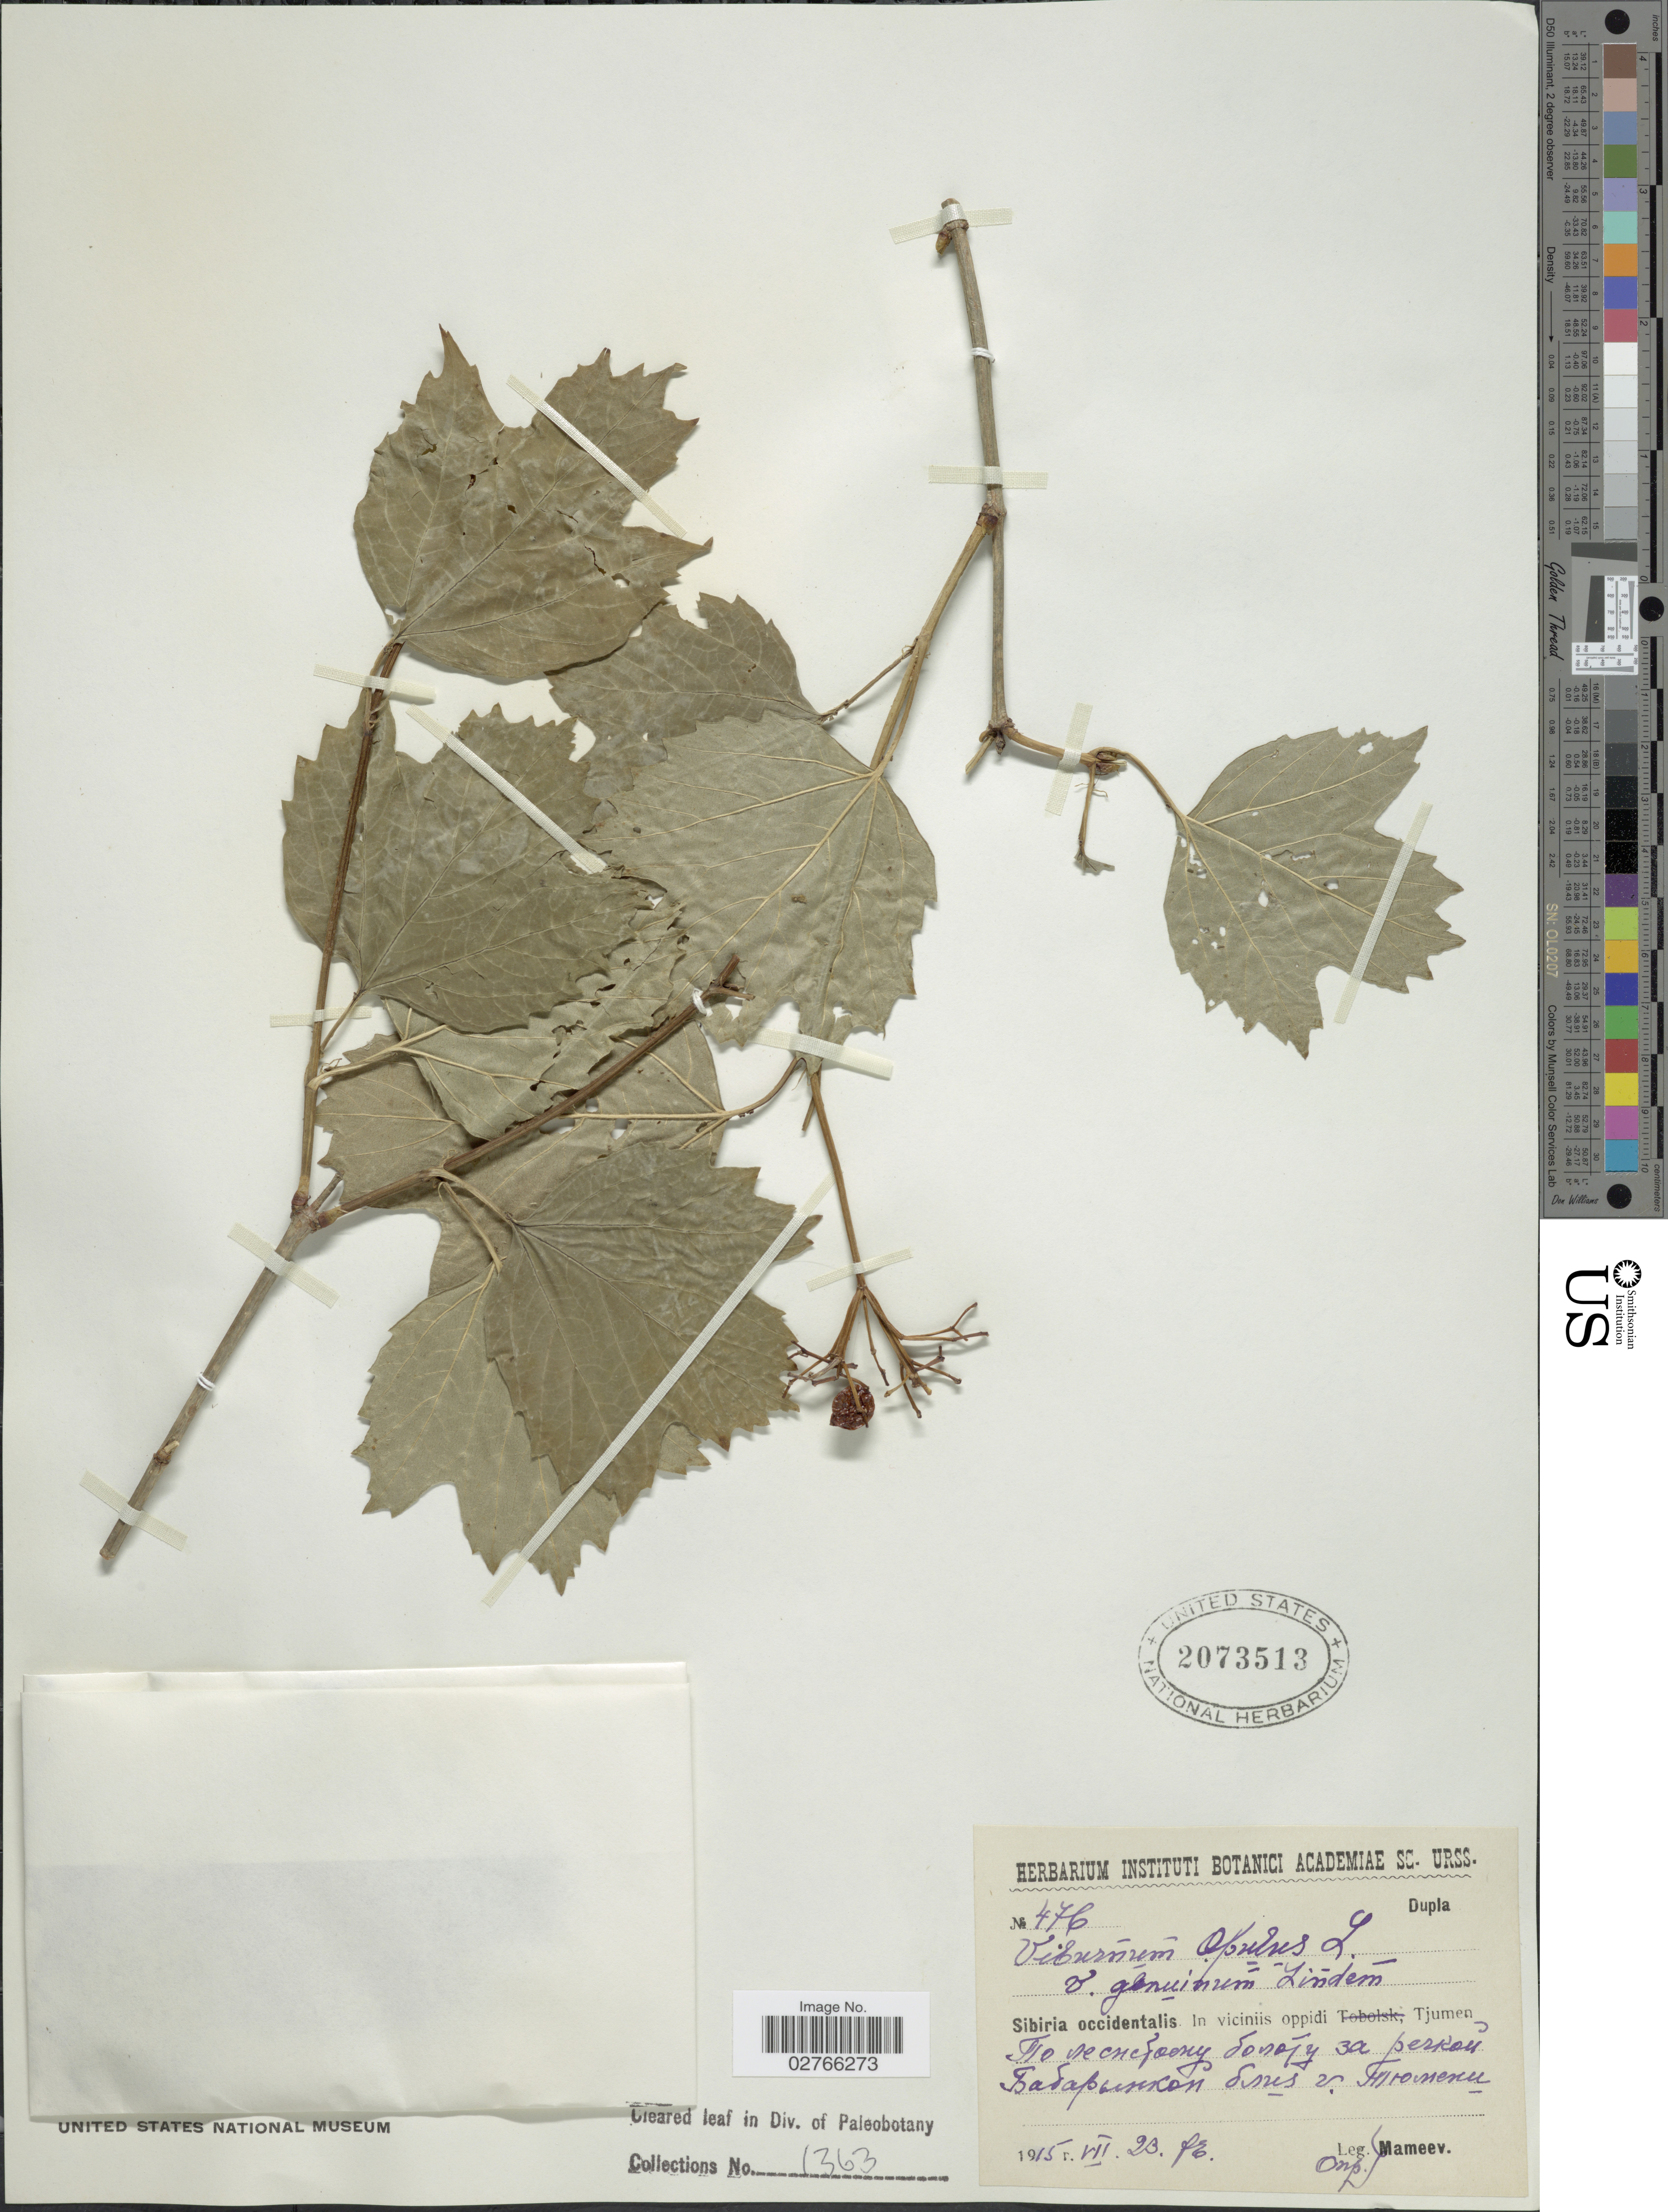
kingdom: Plantae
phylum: Tracheophyta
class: Magnoliopsida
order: Dipsacales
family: Viburnaceae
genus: Viburnum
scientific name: Viburnum opulus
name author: L.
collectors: Mameev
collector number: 476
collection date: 1915-07-23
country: Russian Federation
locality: Sibiria occidentalis. In viciniis oppidi, Tjumen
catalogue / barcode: US 2073513